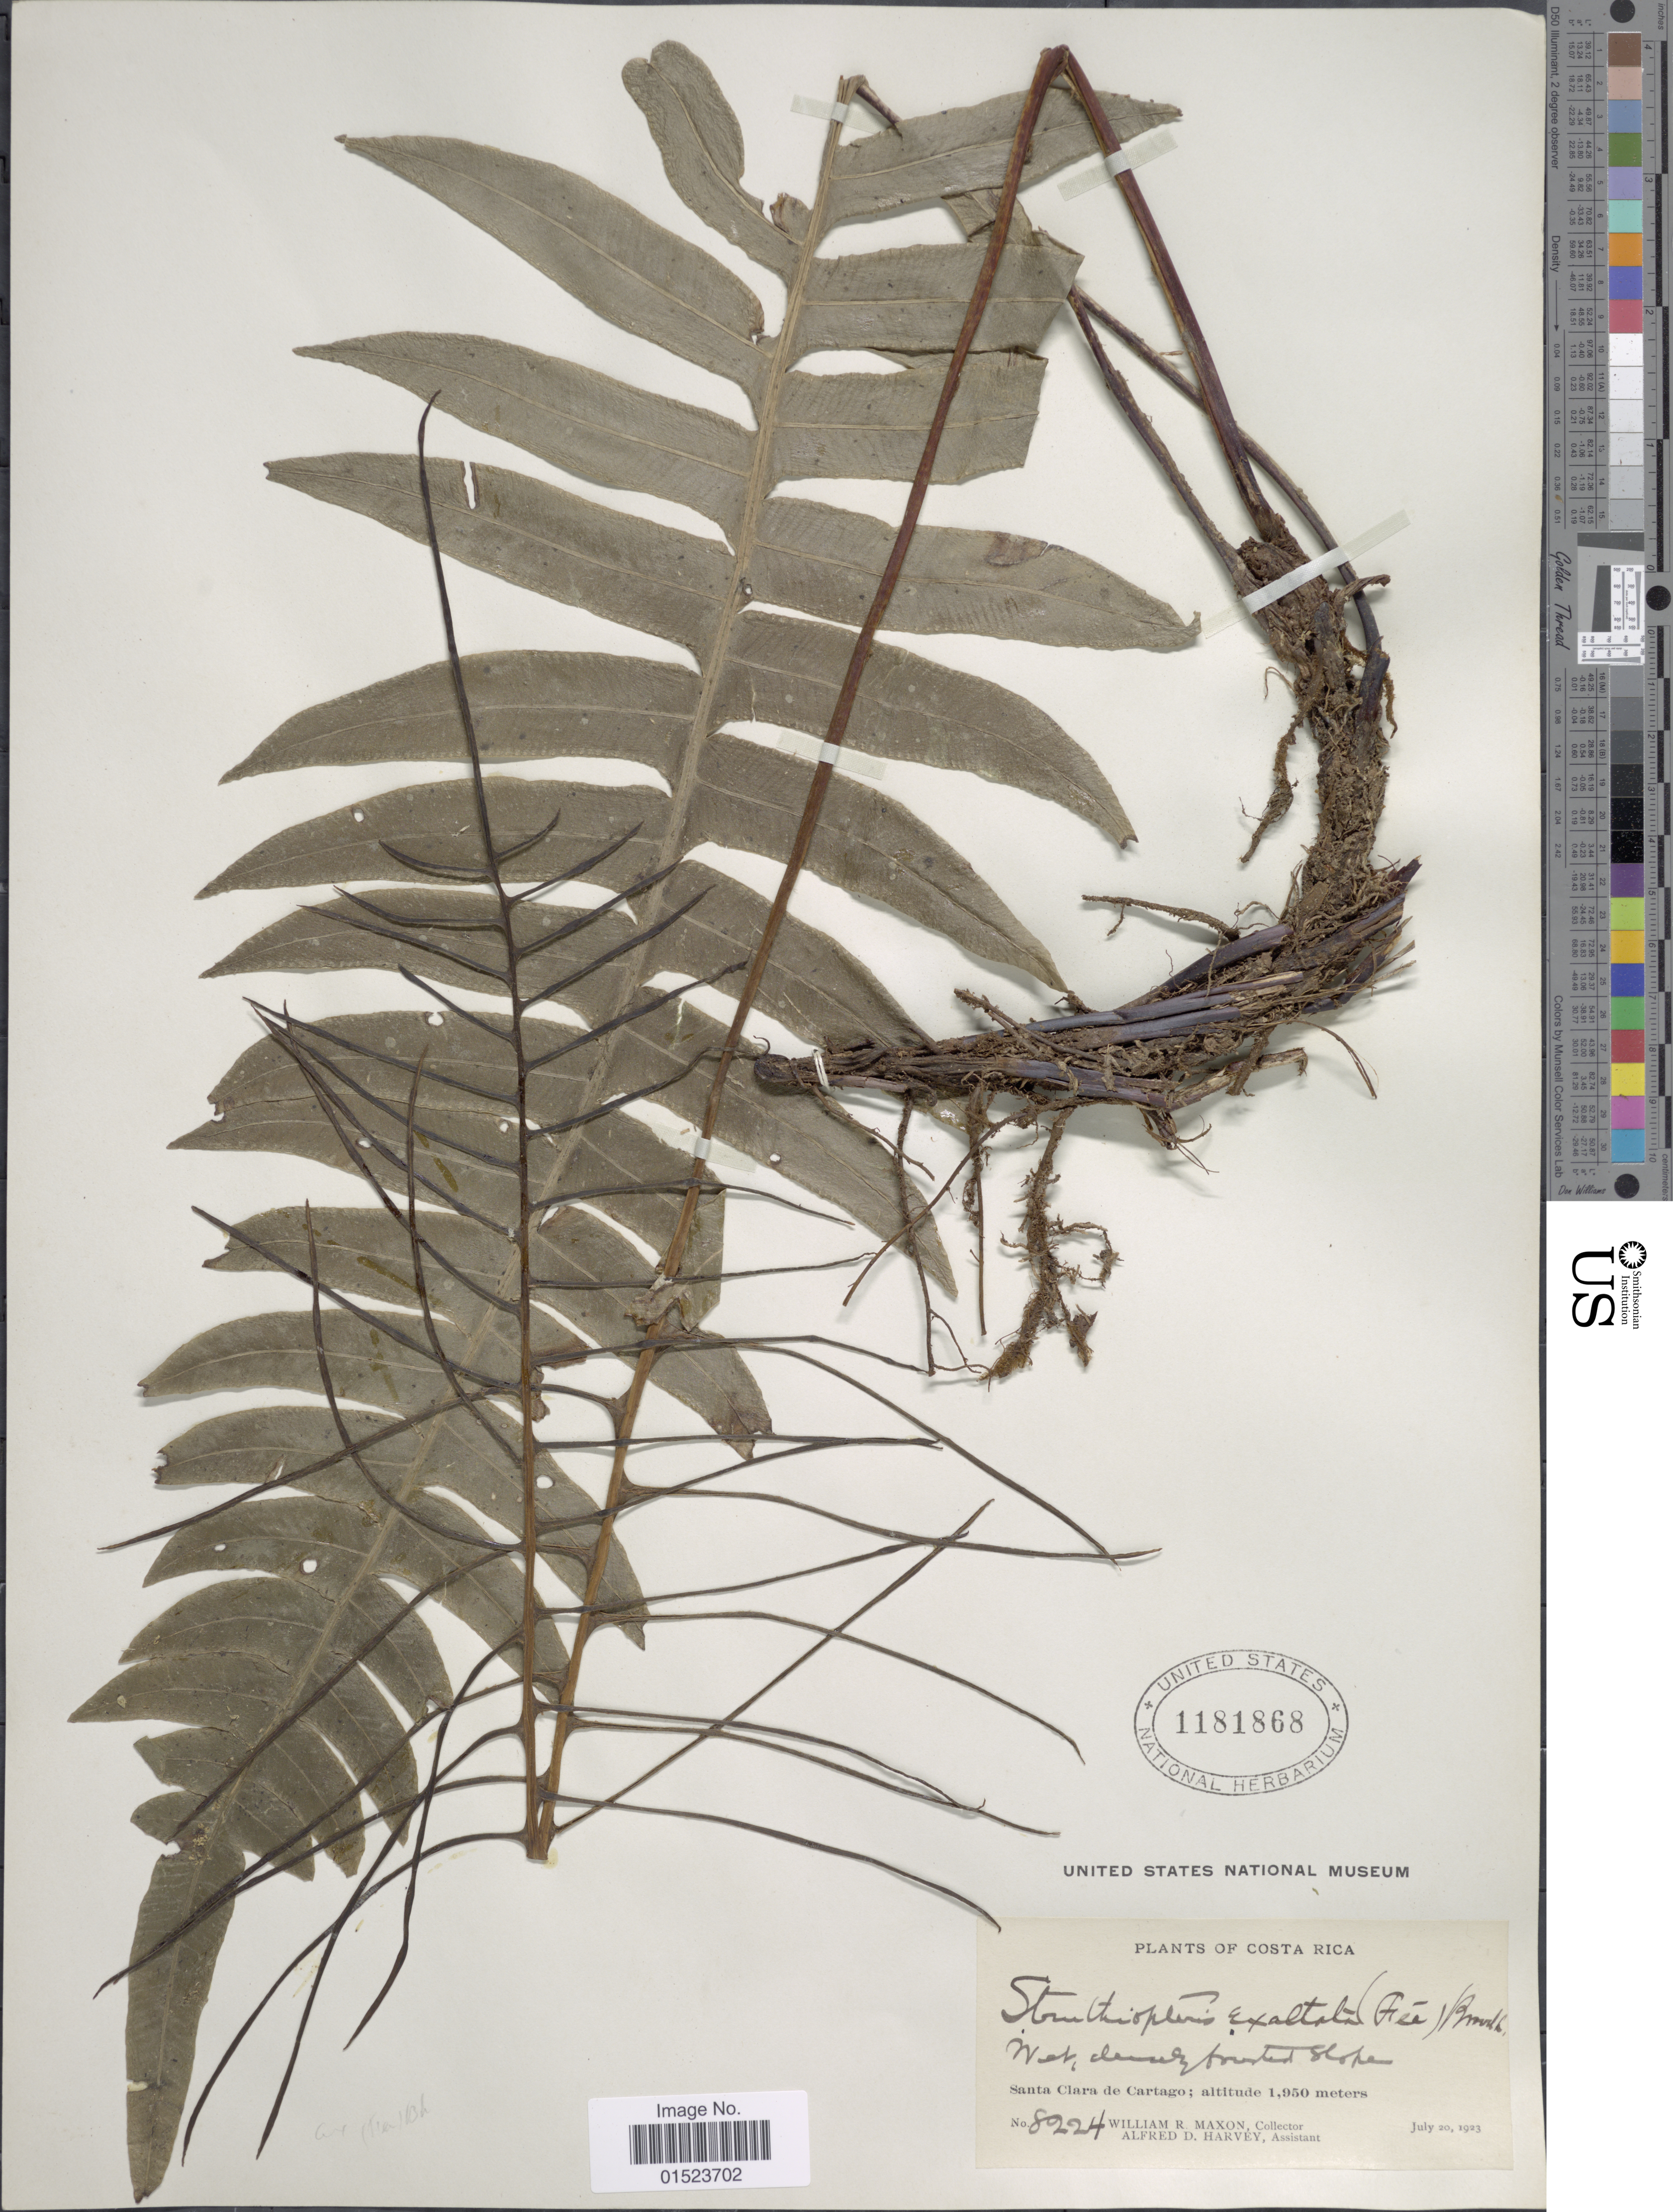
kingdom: Plantae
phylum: Tracheophyta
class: Polypodiopsida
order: Polypodiales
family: Blechnaceae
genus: Blechnum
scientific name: Blechnum divergens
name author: (Kunze) Mett.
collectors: W. R. Maxon & A. D. Harvey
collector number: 8224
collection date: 1923-07-20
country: Costa Rica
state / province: Cartago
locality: Santa Clara de Cartago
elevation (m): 1950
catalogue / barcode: US 1181868